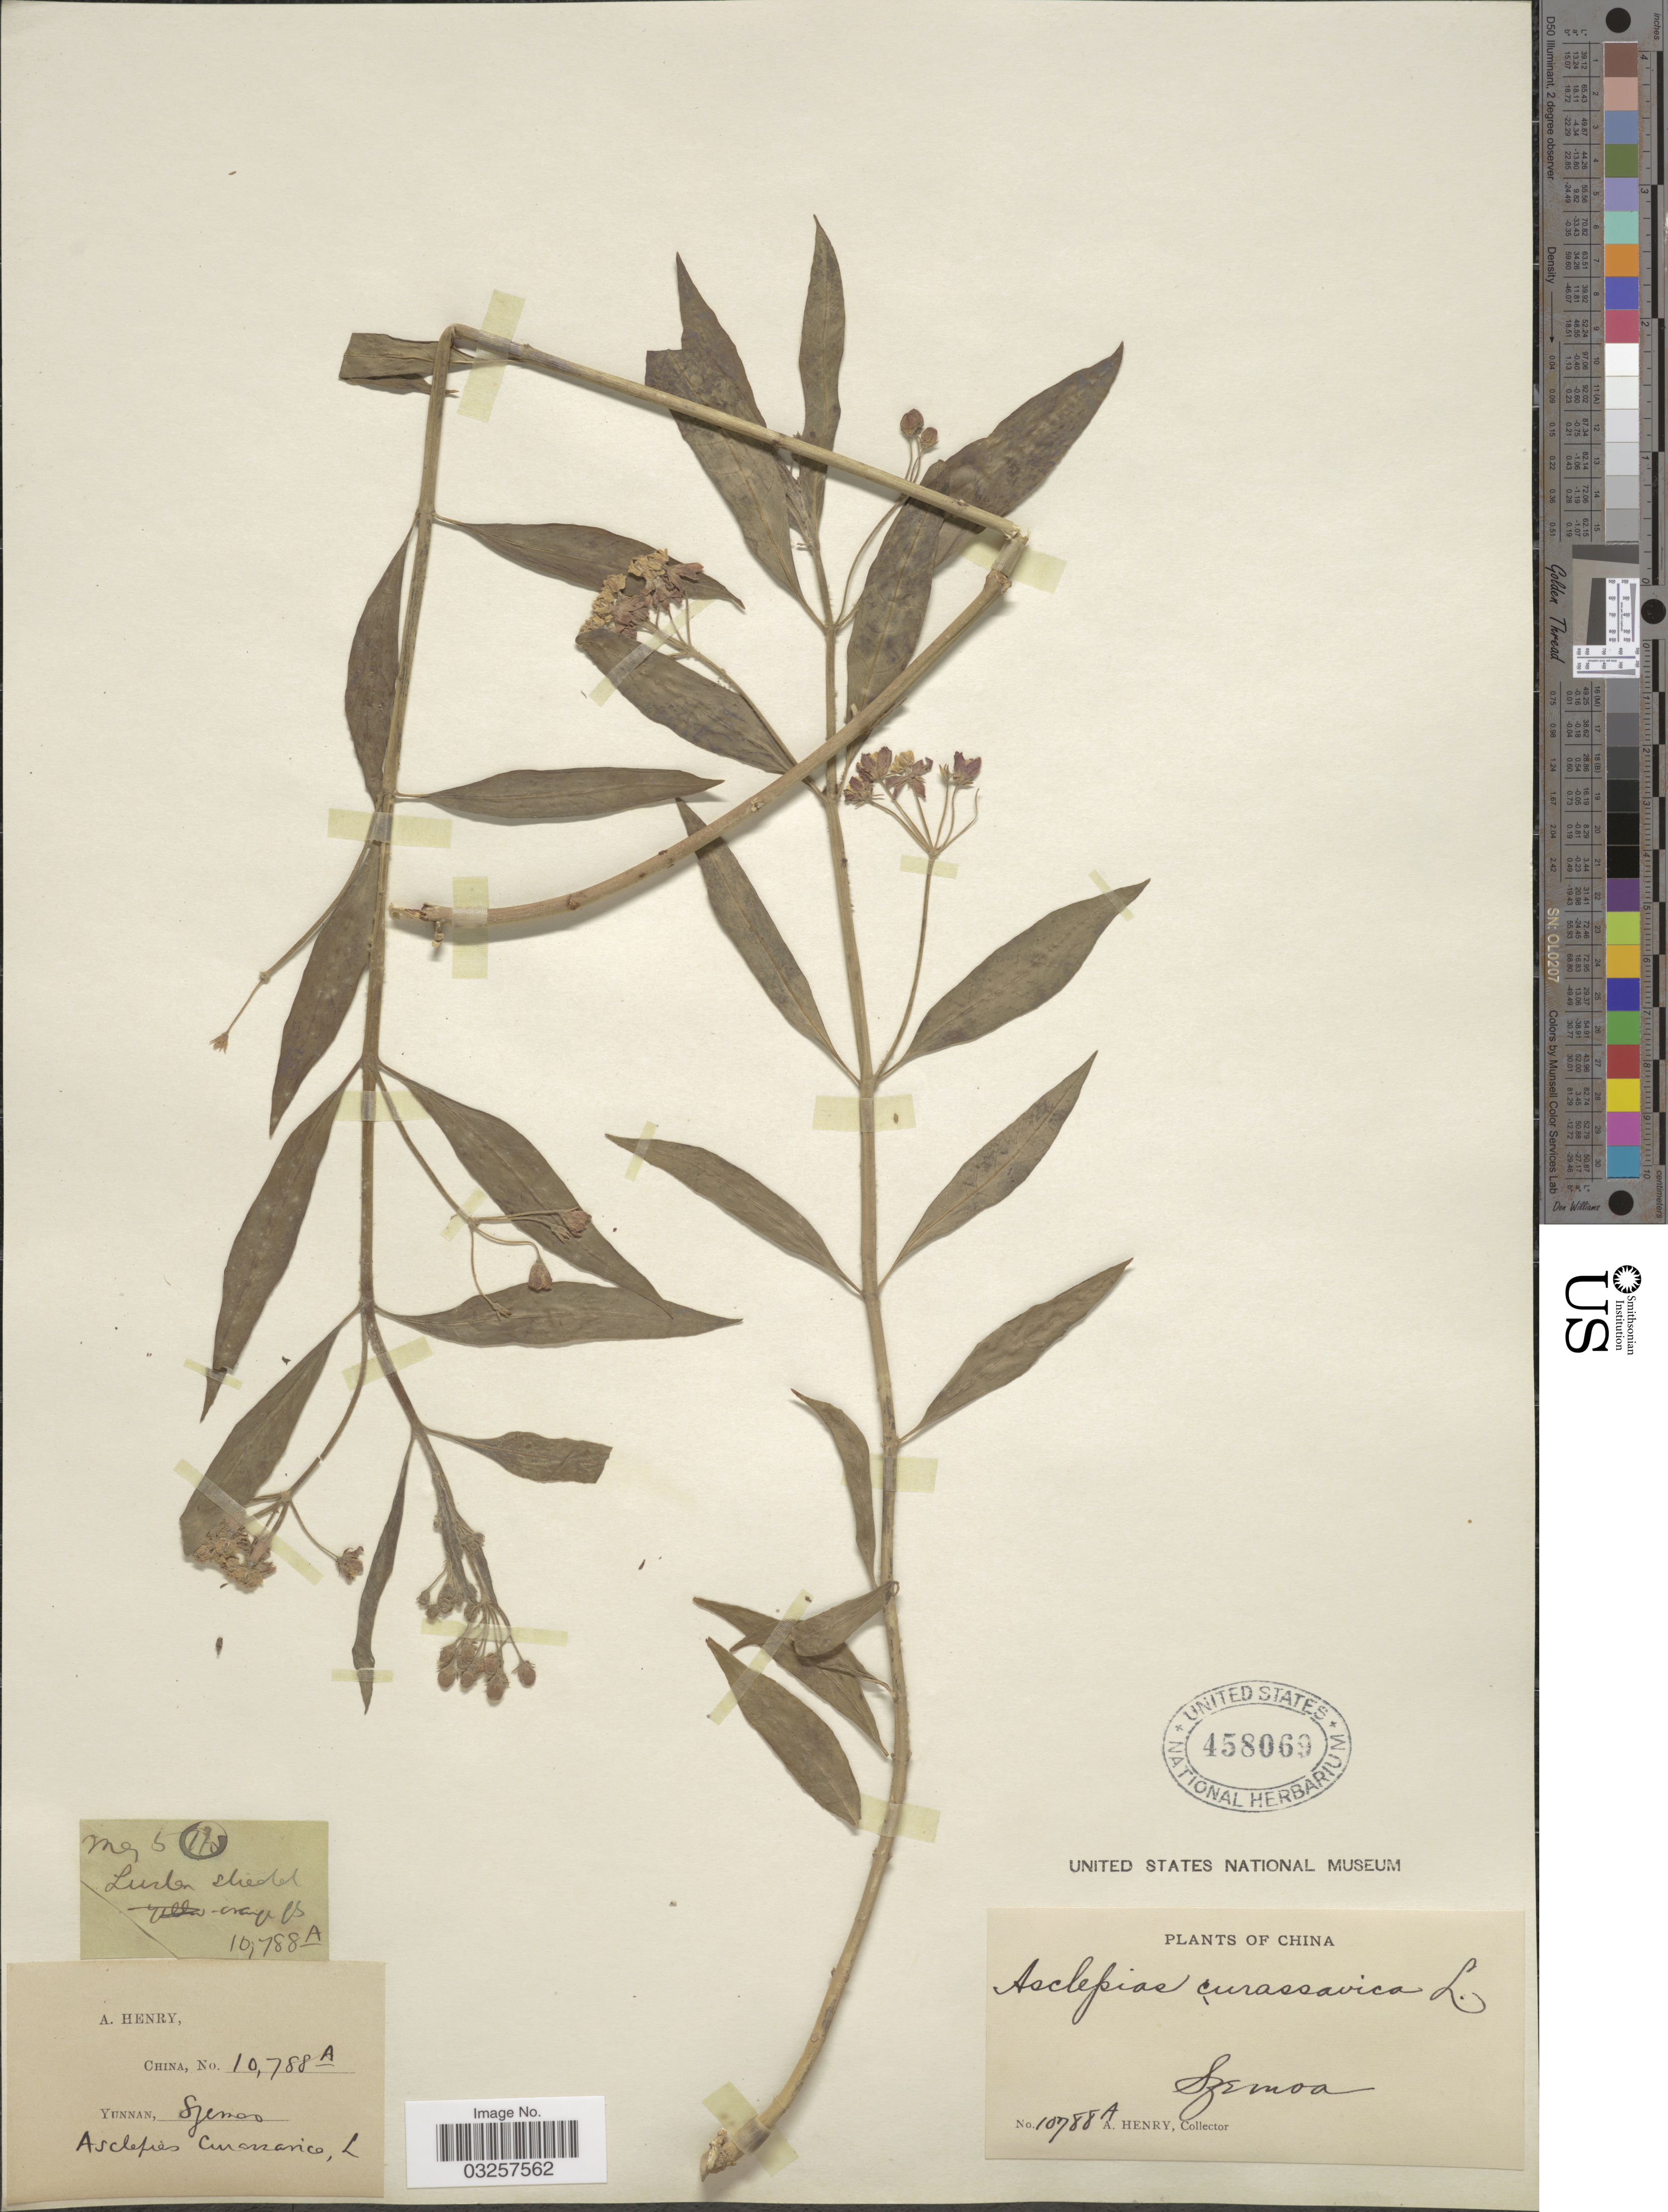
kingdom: Plantae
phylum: Tracheophyta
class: Magnoliopsida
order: Gentianales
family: Apocynaceae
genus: Asclepias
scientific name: Asclepias curassavica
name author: L.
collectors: A. Henry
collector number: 10788 A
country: China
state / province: Yunnan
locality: Szemoa.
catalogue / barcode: US 458069